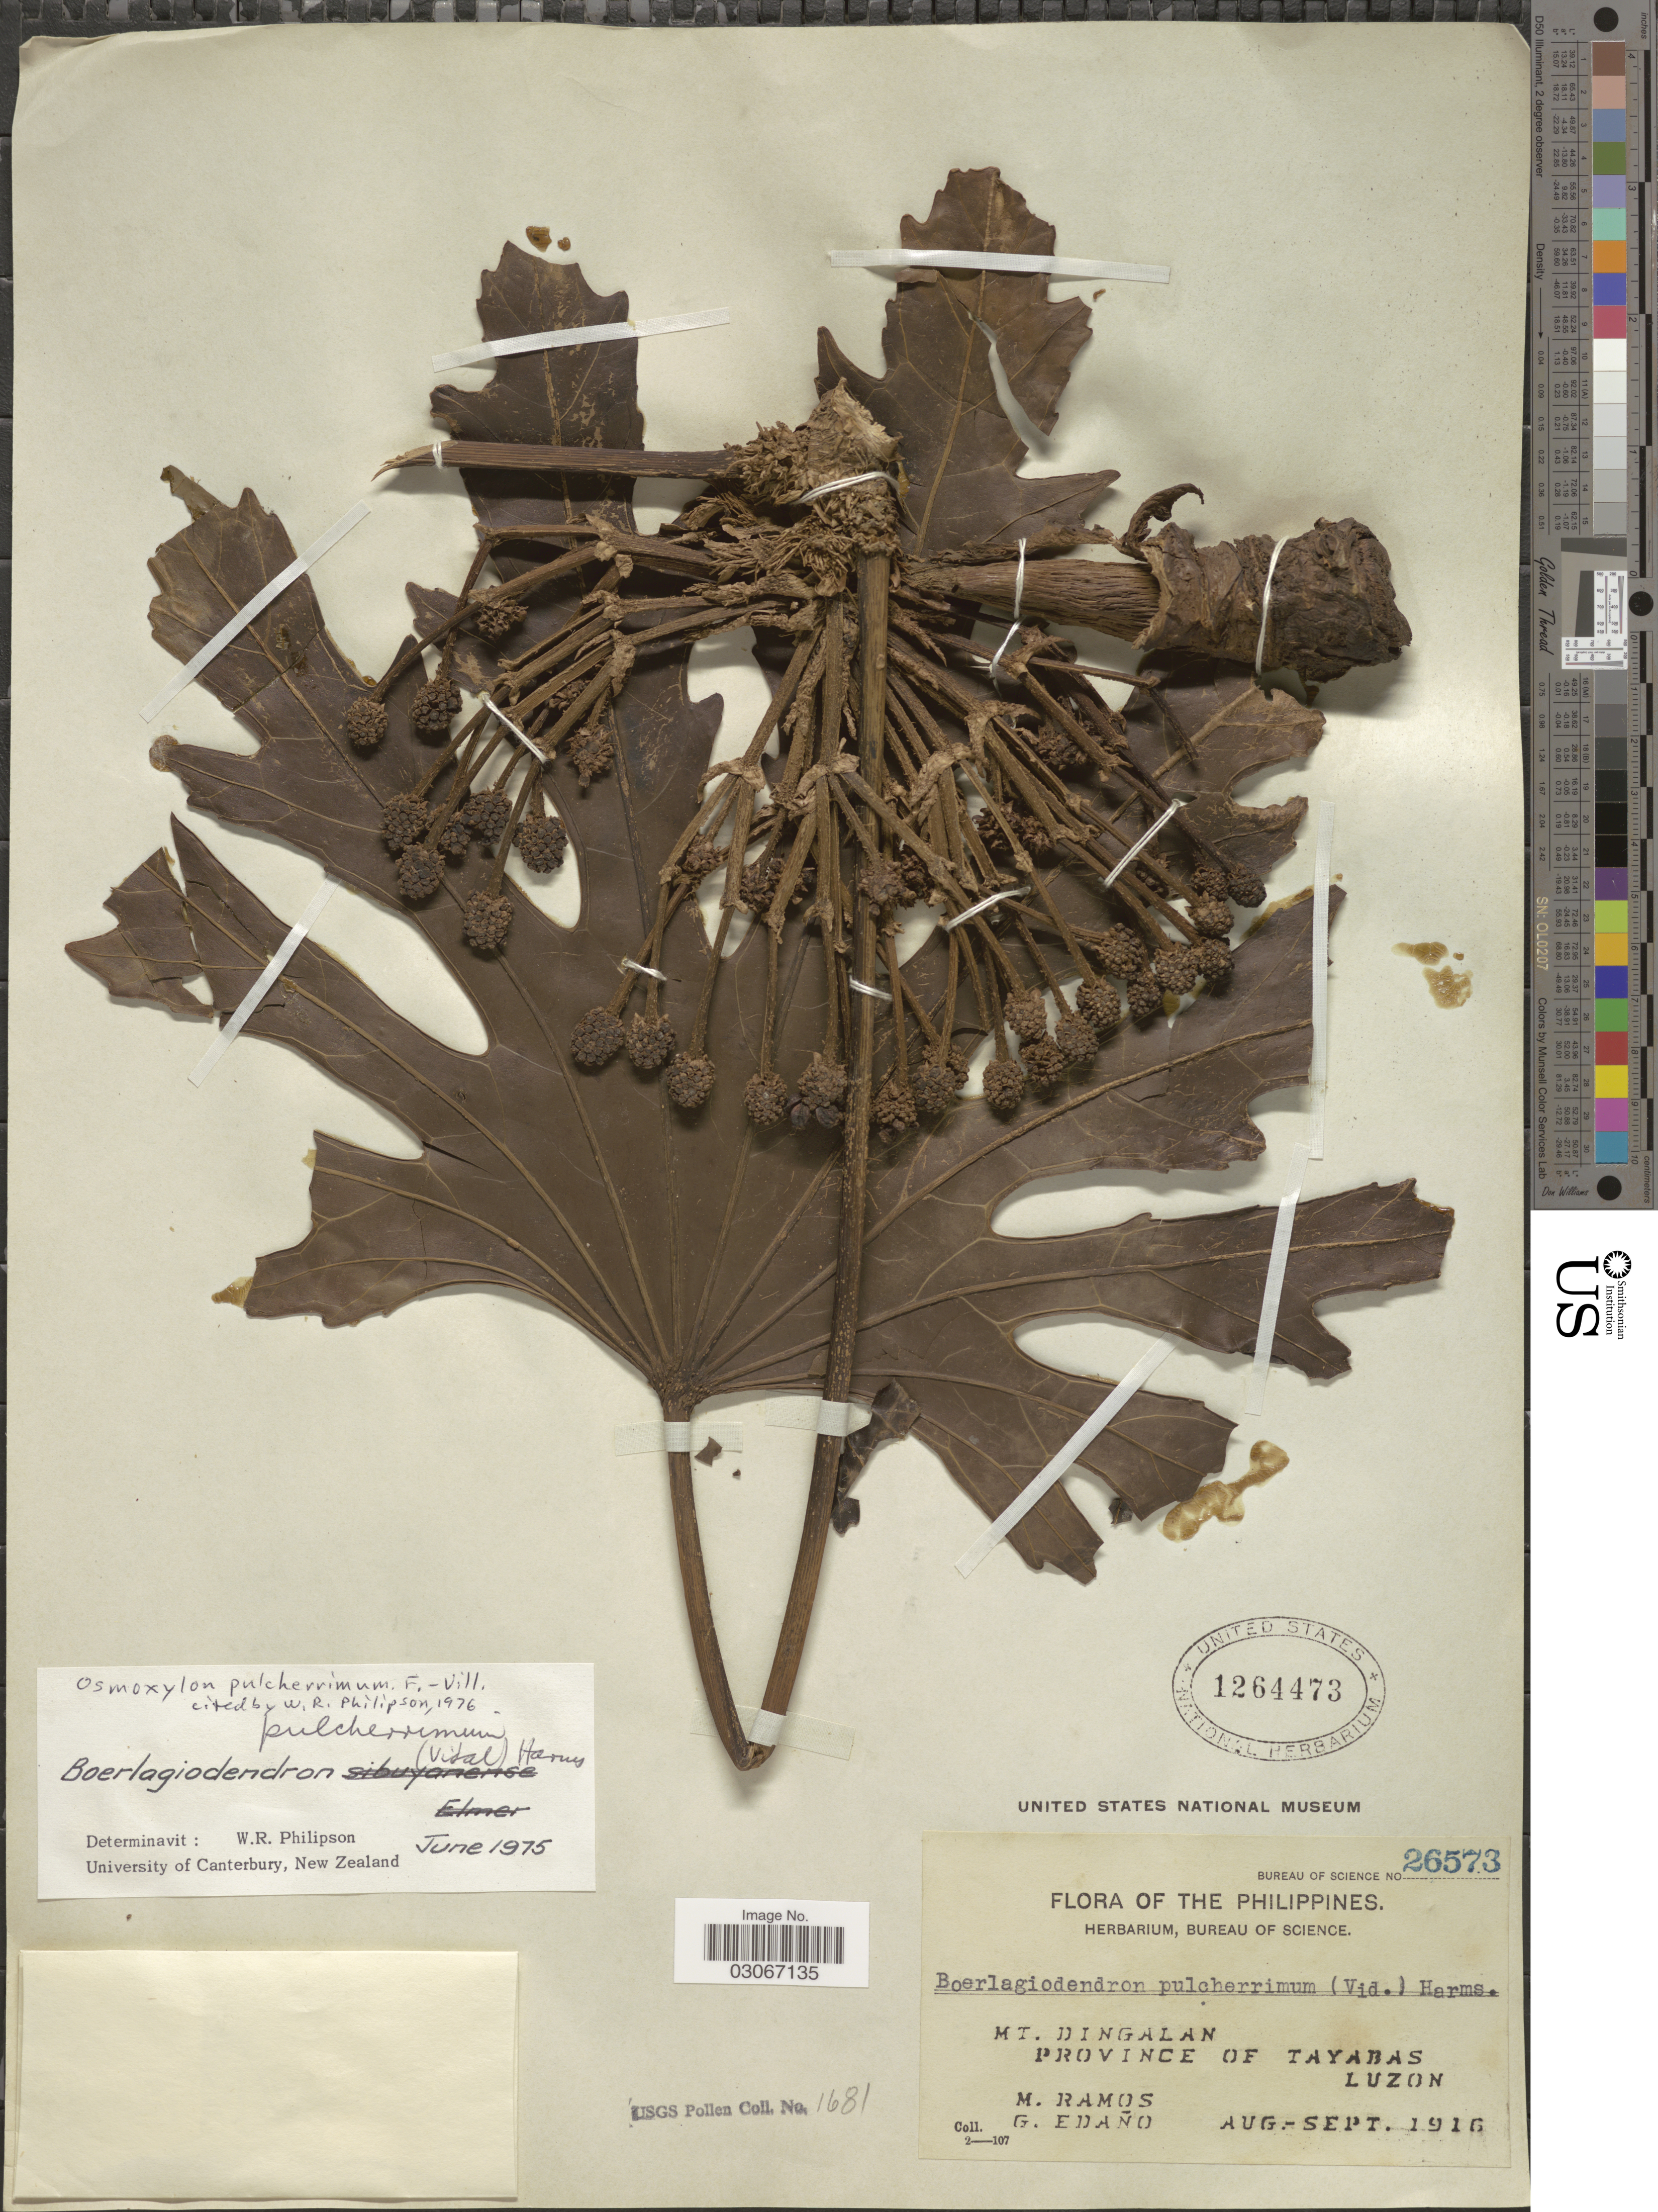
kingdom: Plantae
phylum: Tracheophyta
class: Magnoliopsida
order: Apiales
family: Araliaceae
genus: Osmoxylon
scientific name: Osmoxylon pulcherrimum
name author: S. Vidal ex Fern.-Vill.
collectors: M. Ramos & G. Edaño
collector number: Bureau of Science 26573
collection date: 1916-08/1916-09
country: Philippines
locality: Mt. Dingalan. Province of Tayabas. Luzon.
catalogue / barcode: US 1264473